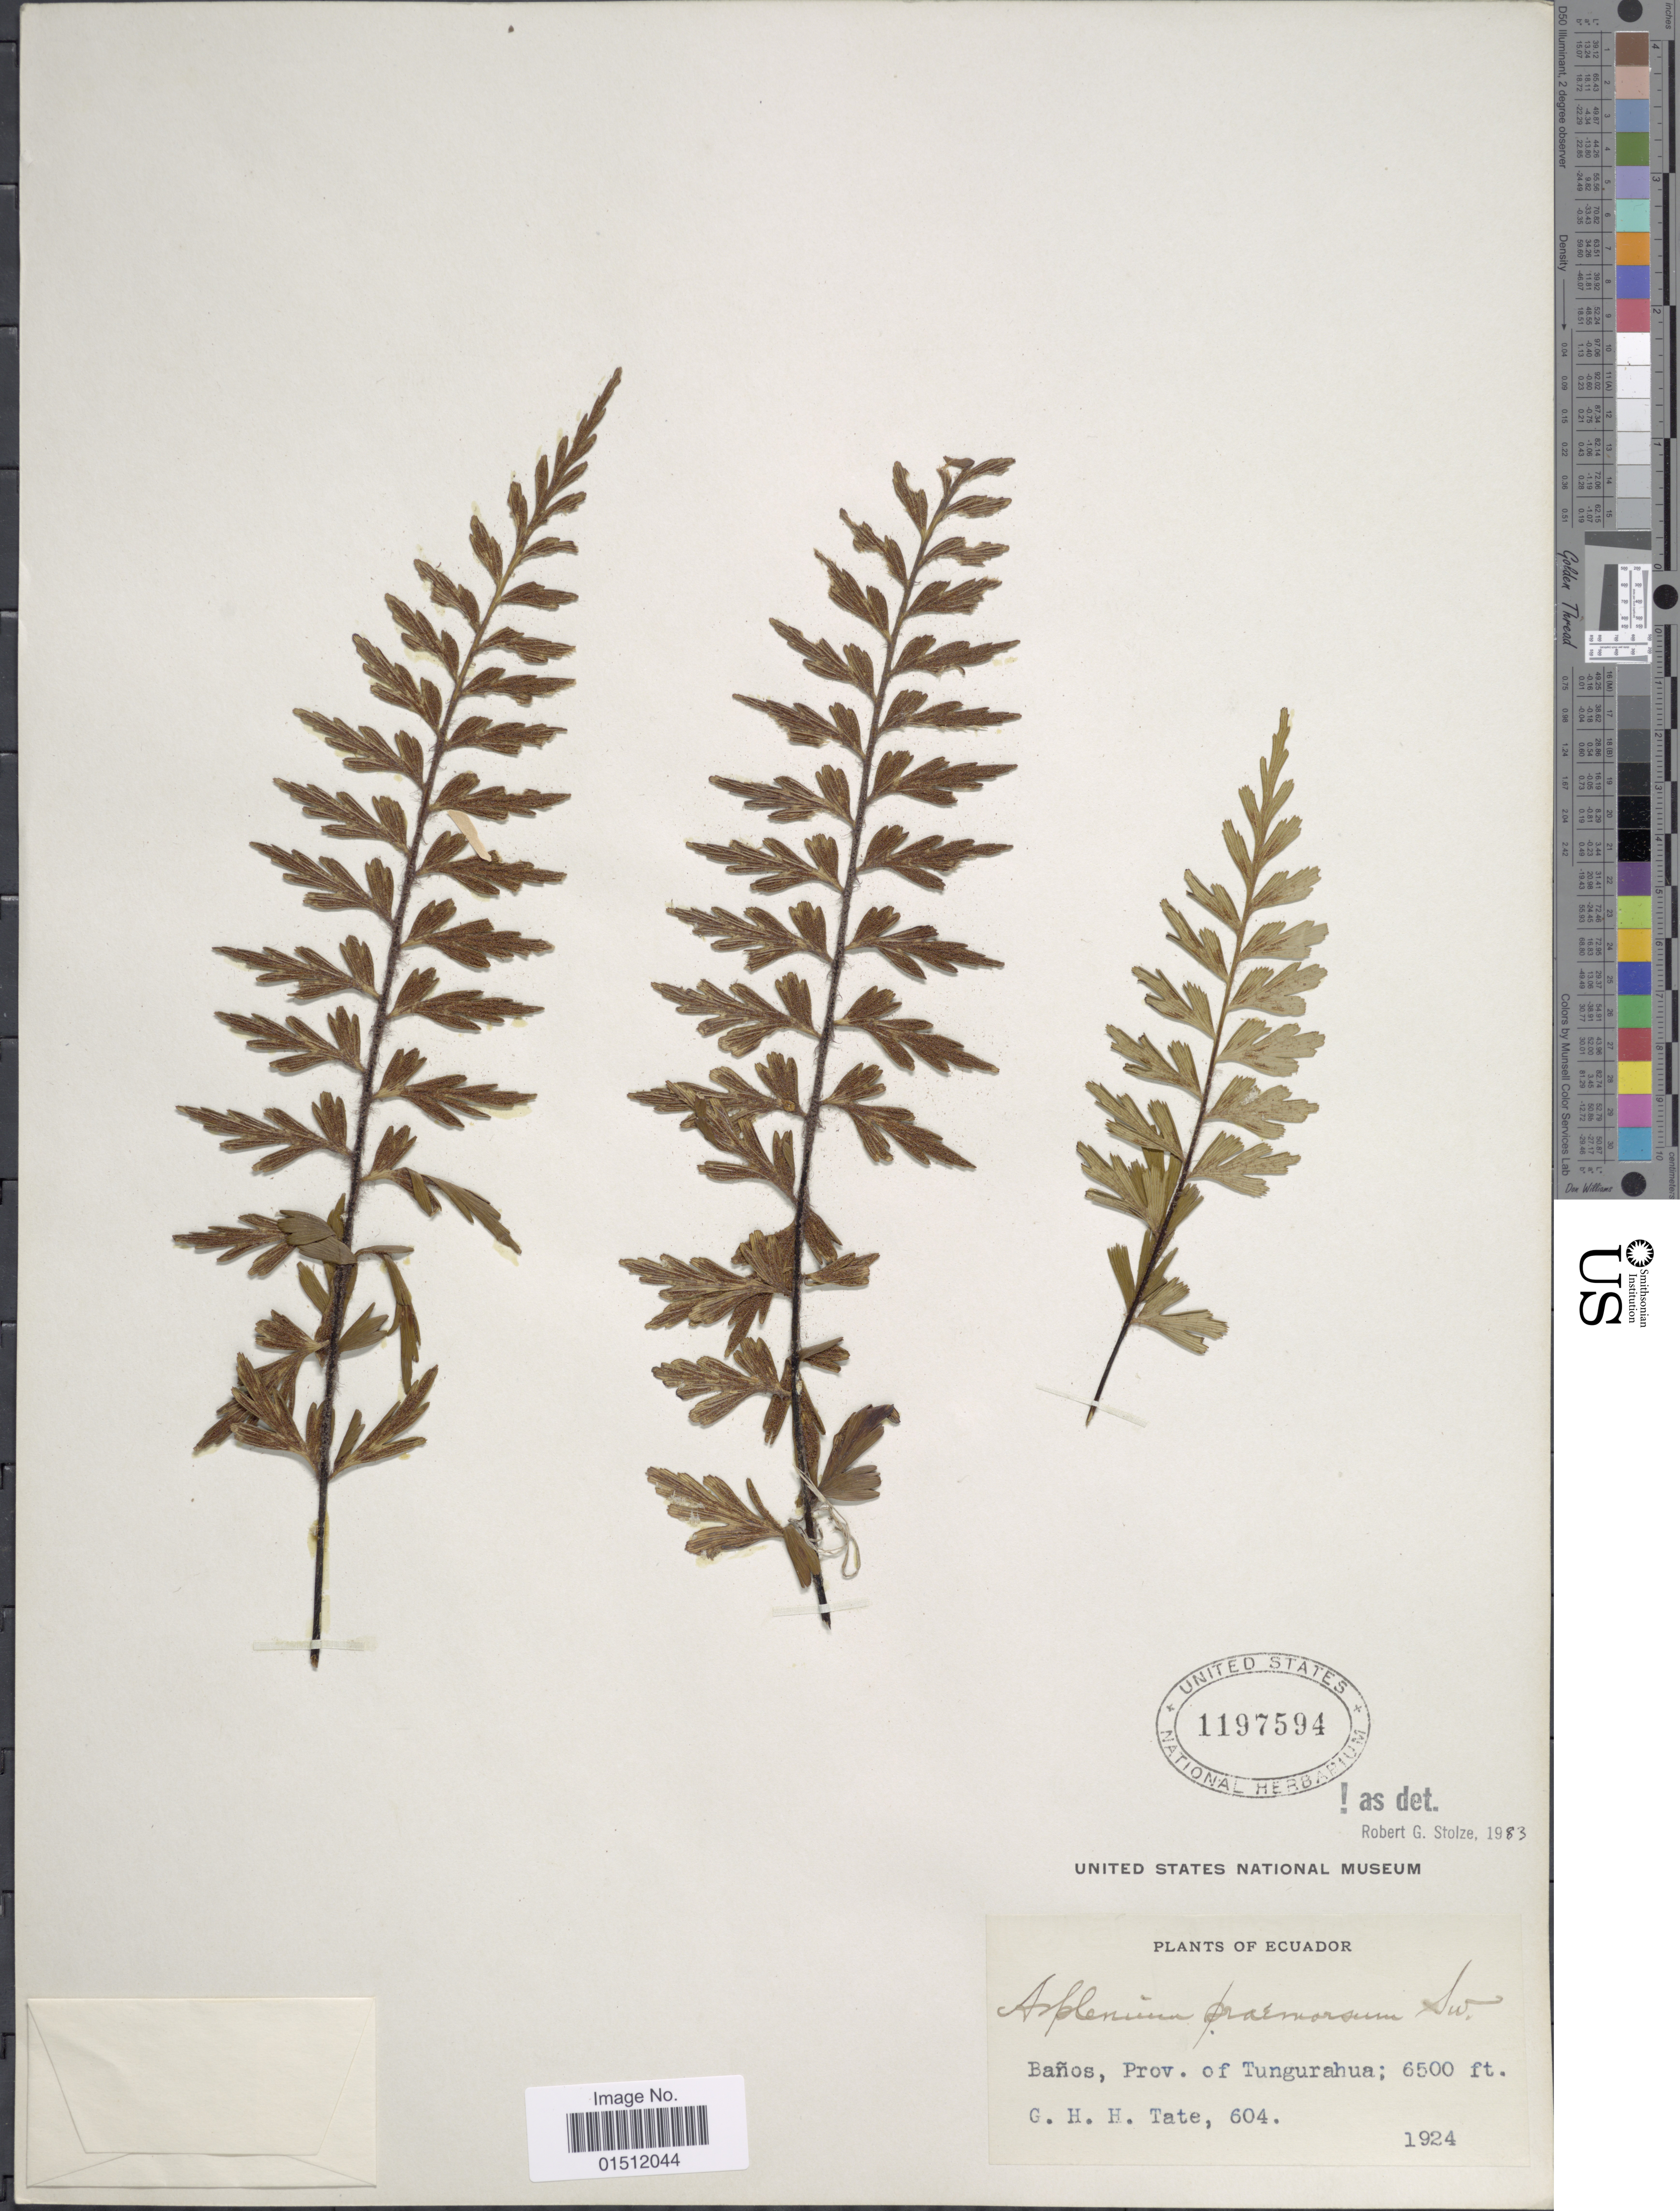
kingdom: Plantae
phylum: Tracheophyta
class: Polypodiopsida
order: Polypodiales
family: Aspleniaceae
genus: Asplenium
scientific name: Asplenium praemorsum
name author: Sw.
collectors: G. H. H.Tate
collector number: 604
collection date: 1924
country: Ecuador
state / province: Tungurahua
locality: Banos, Prov. of Tungurahua.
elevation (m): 1981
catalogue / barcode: US 1197594